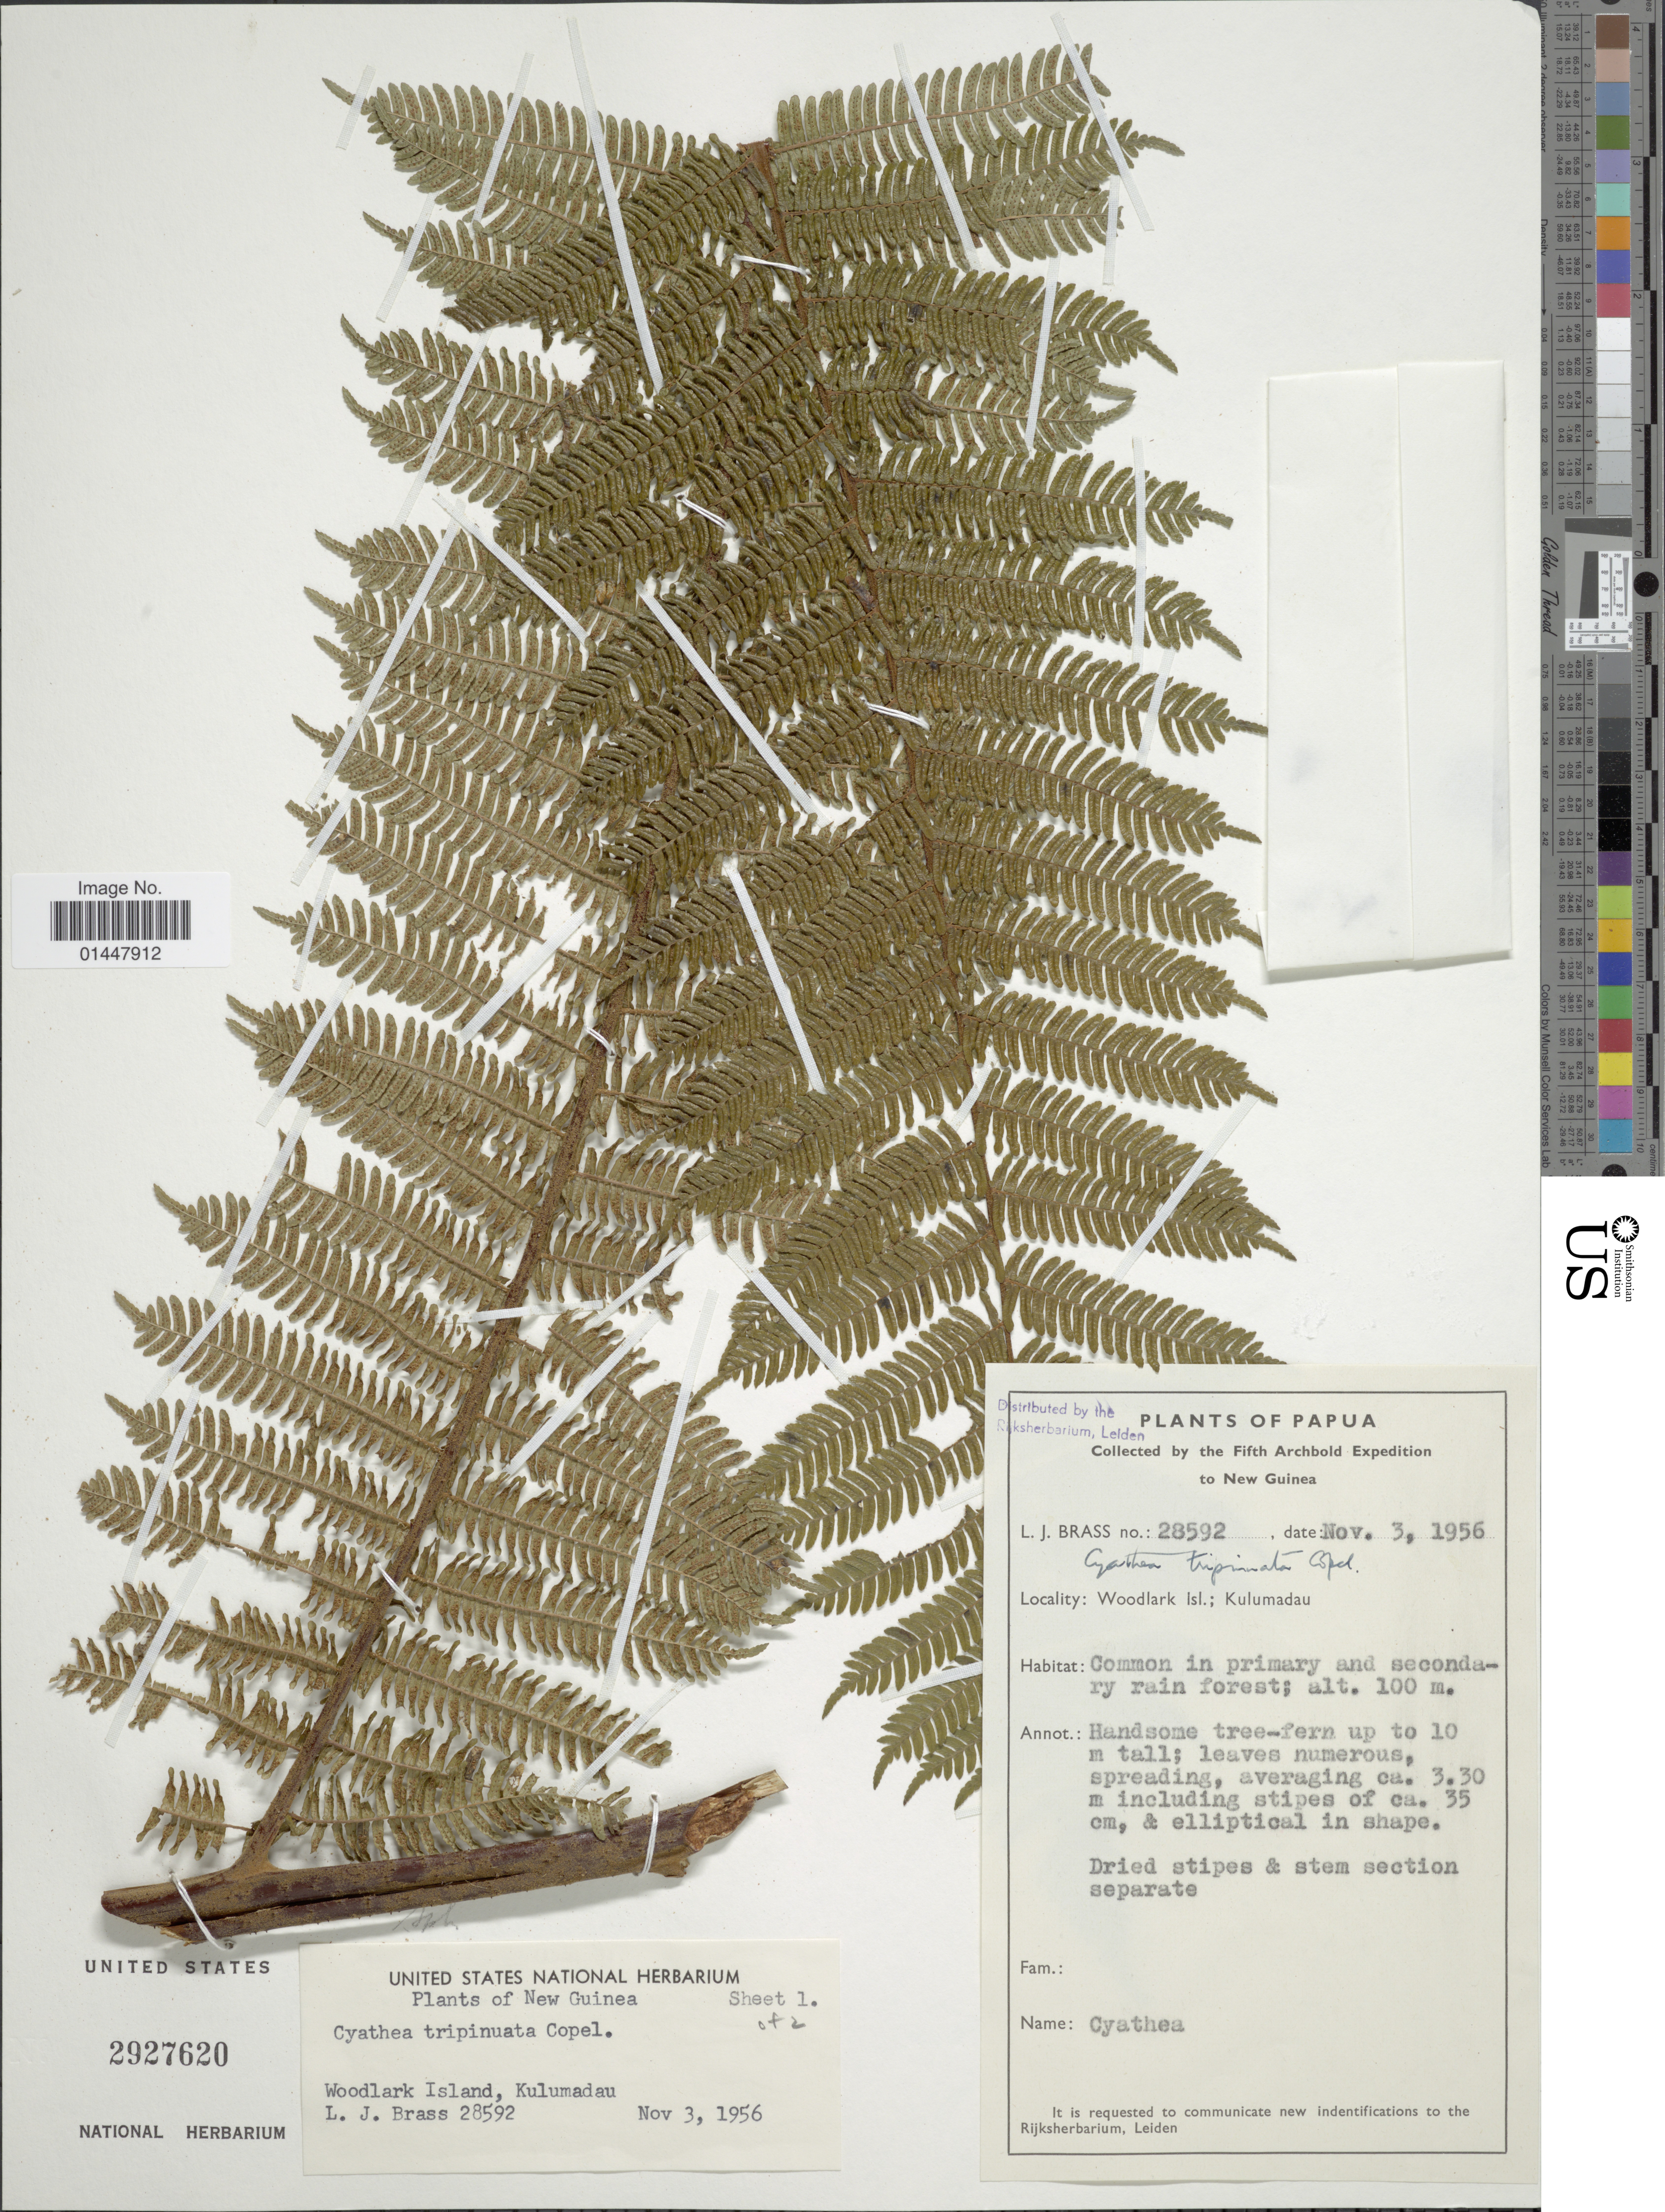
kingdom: Plantae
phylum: Tracheophyta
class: Polypodiopsida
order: Cyatheales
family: Cyatheaceae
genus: Sphaeropteris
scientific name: Sphaeropteris tripinnata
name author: (Copel.) R.M. Tryon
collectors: L. J. Brass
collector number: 28592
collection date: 1956-11-03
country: Papua New Guinea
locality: New Guinea, Woodlark Isl; Kulumadau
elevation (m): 100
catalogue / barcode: US 2927620